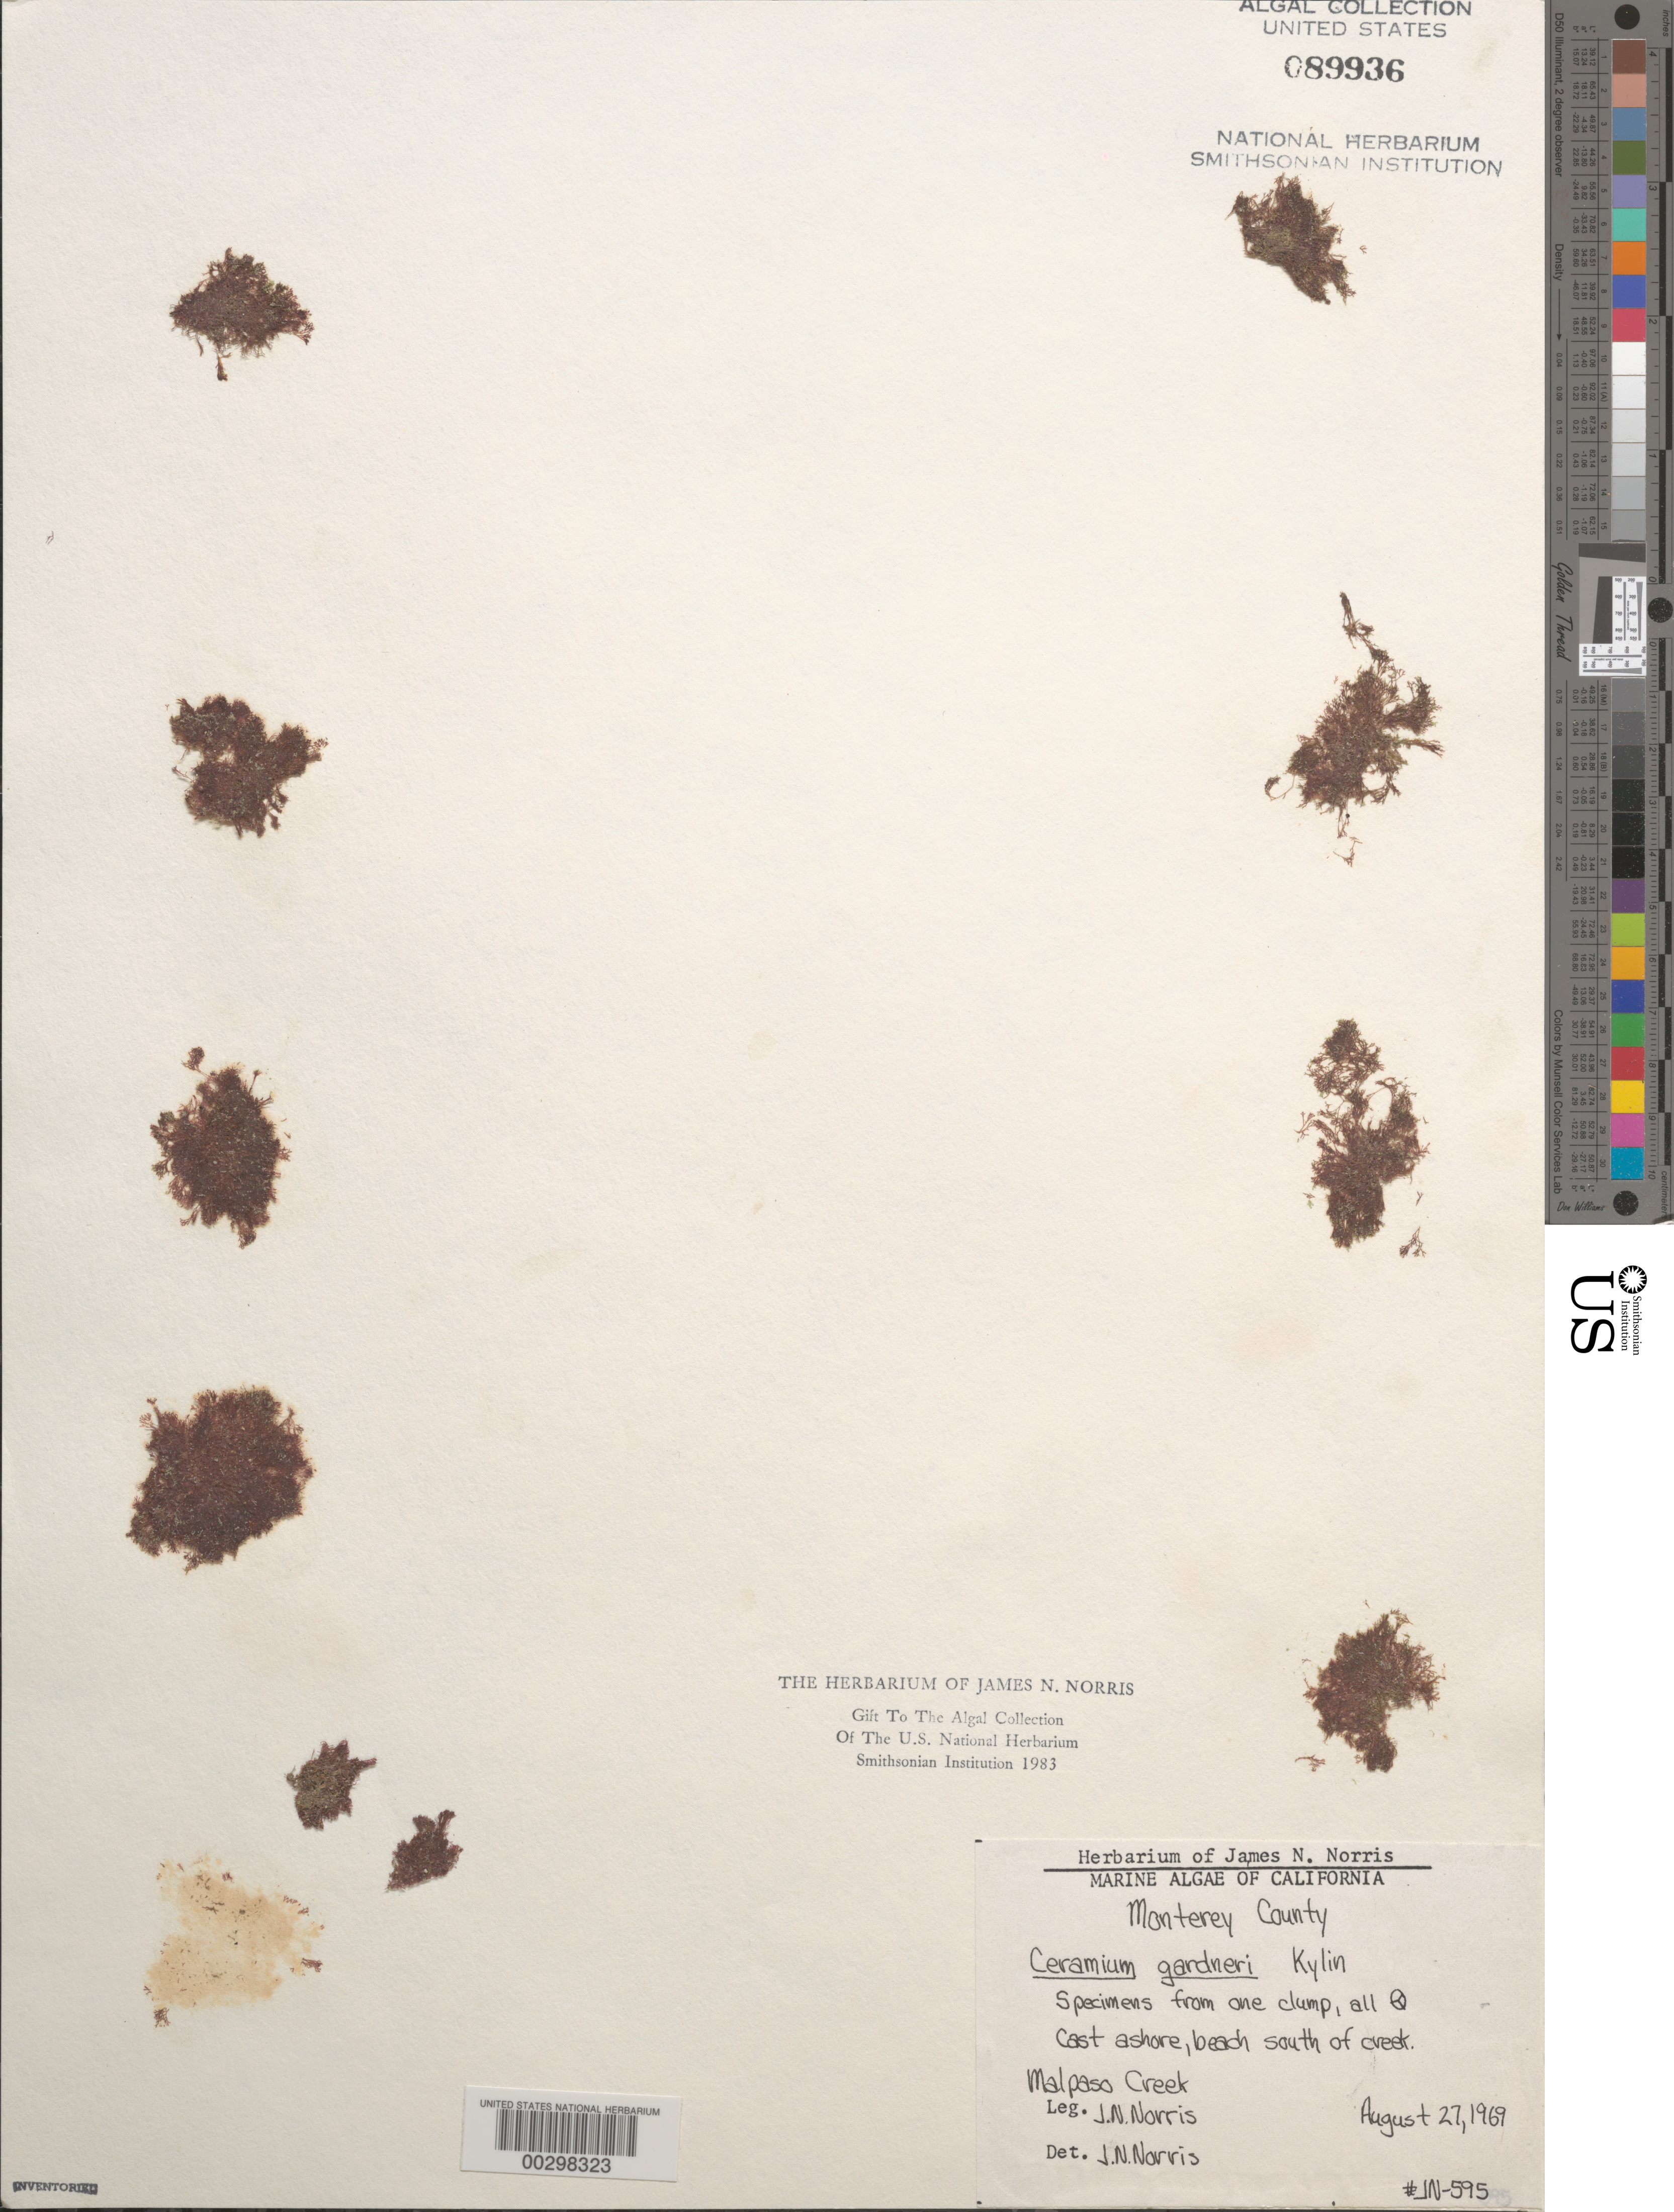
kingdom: Plantae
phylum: Rhodophyta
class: Florideophyceae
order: Ceramiales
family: Ceramiaceae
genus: Ceramium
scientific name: Ceramium gardneri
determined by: Norris, James N.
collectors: J. N. Norris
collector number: JN-595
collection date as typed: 27 Aug 1969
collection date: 1969-08-27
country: United States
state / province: California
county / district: Monterey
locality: Beach south of Malpaso Creek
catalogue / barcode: US 89936